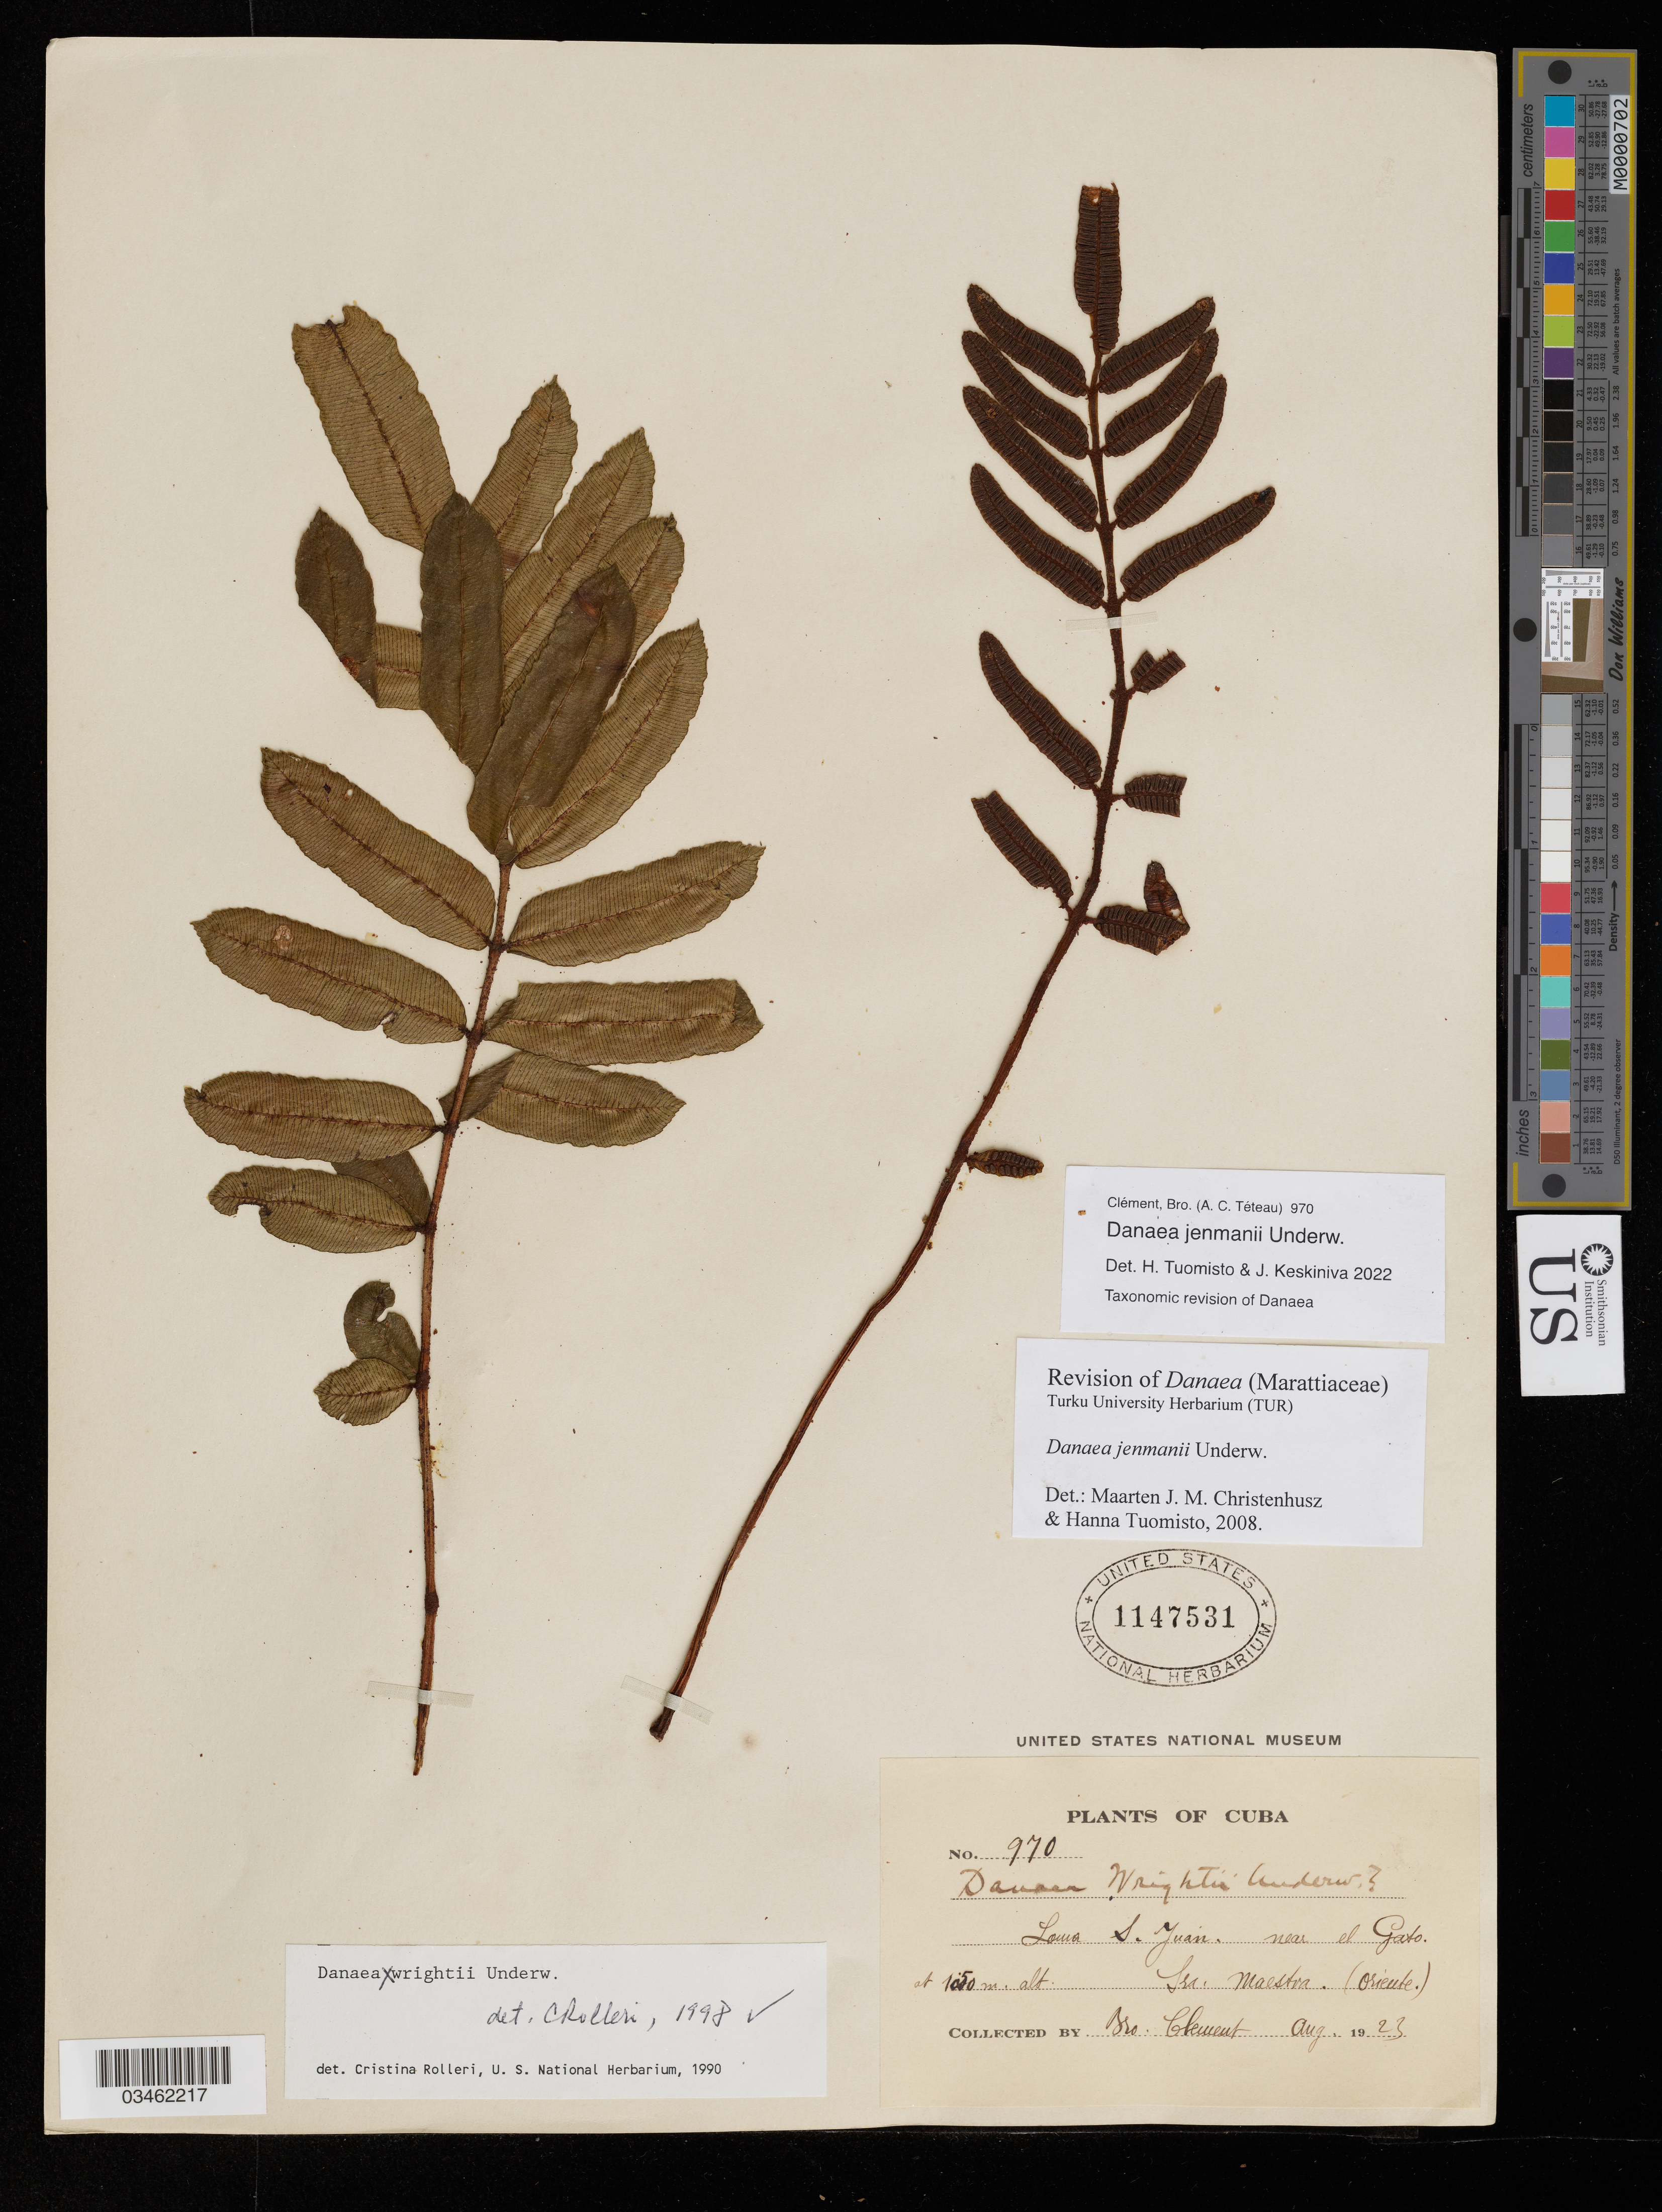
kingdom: Plantae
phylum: Tracheophyta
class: Polypodiopsida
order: Marattiales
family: Marattiaceae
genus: Danaea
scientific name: Danaea x jenmanii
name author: Underw.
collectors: B. Clement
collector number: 970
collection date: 1923-08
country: Cuba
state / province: Oriente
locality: Loma S. Juan near el Gato. Sra. Maestra.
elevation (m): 1050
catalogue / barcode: US 1147531